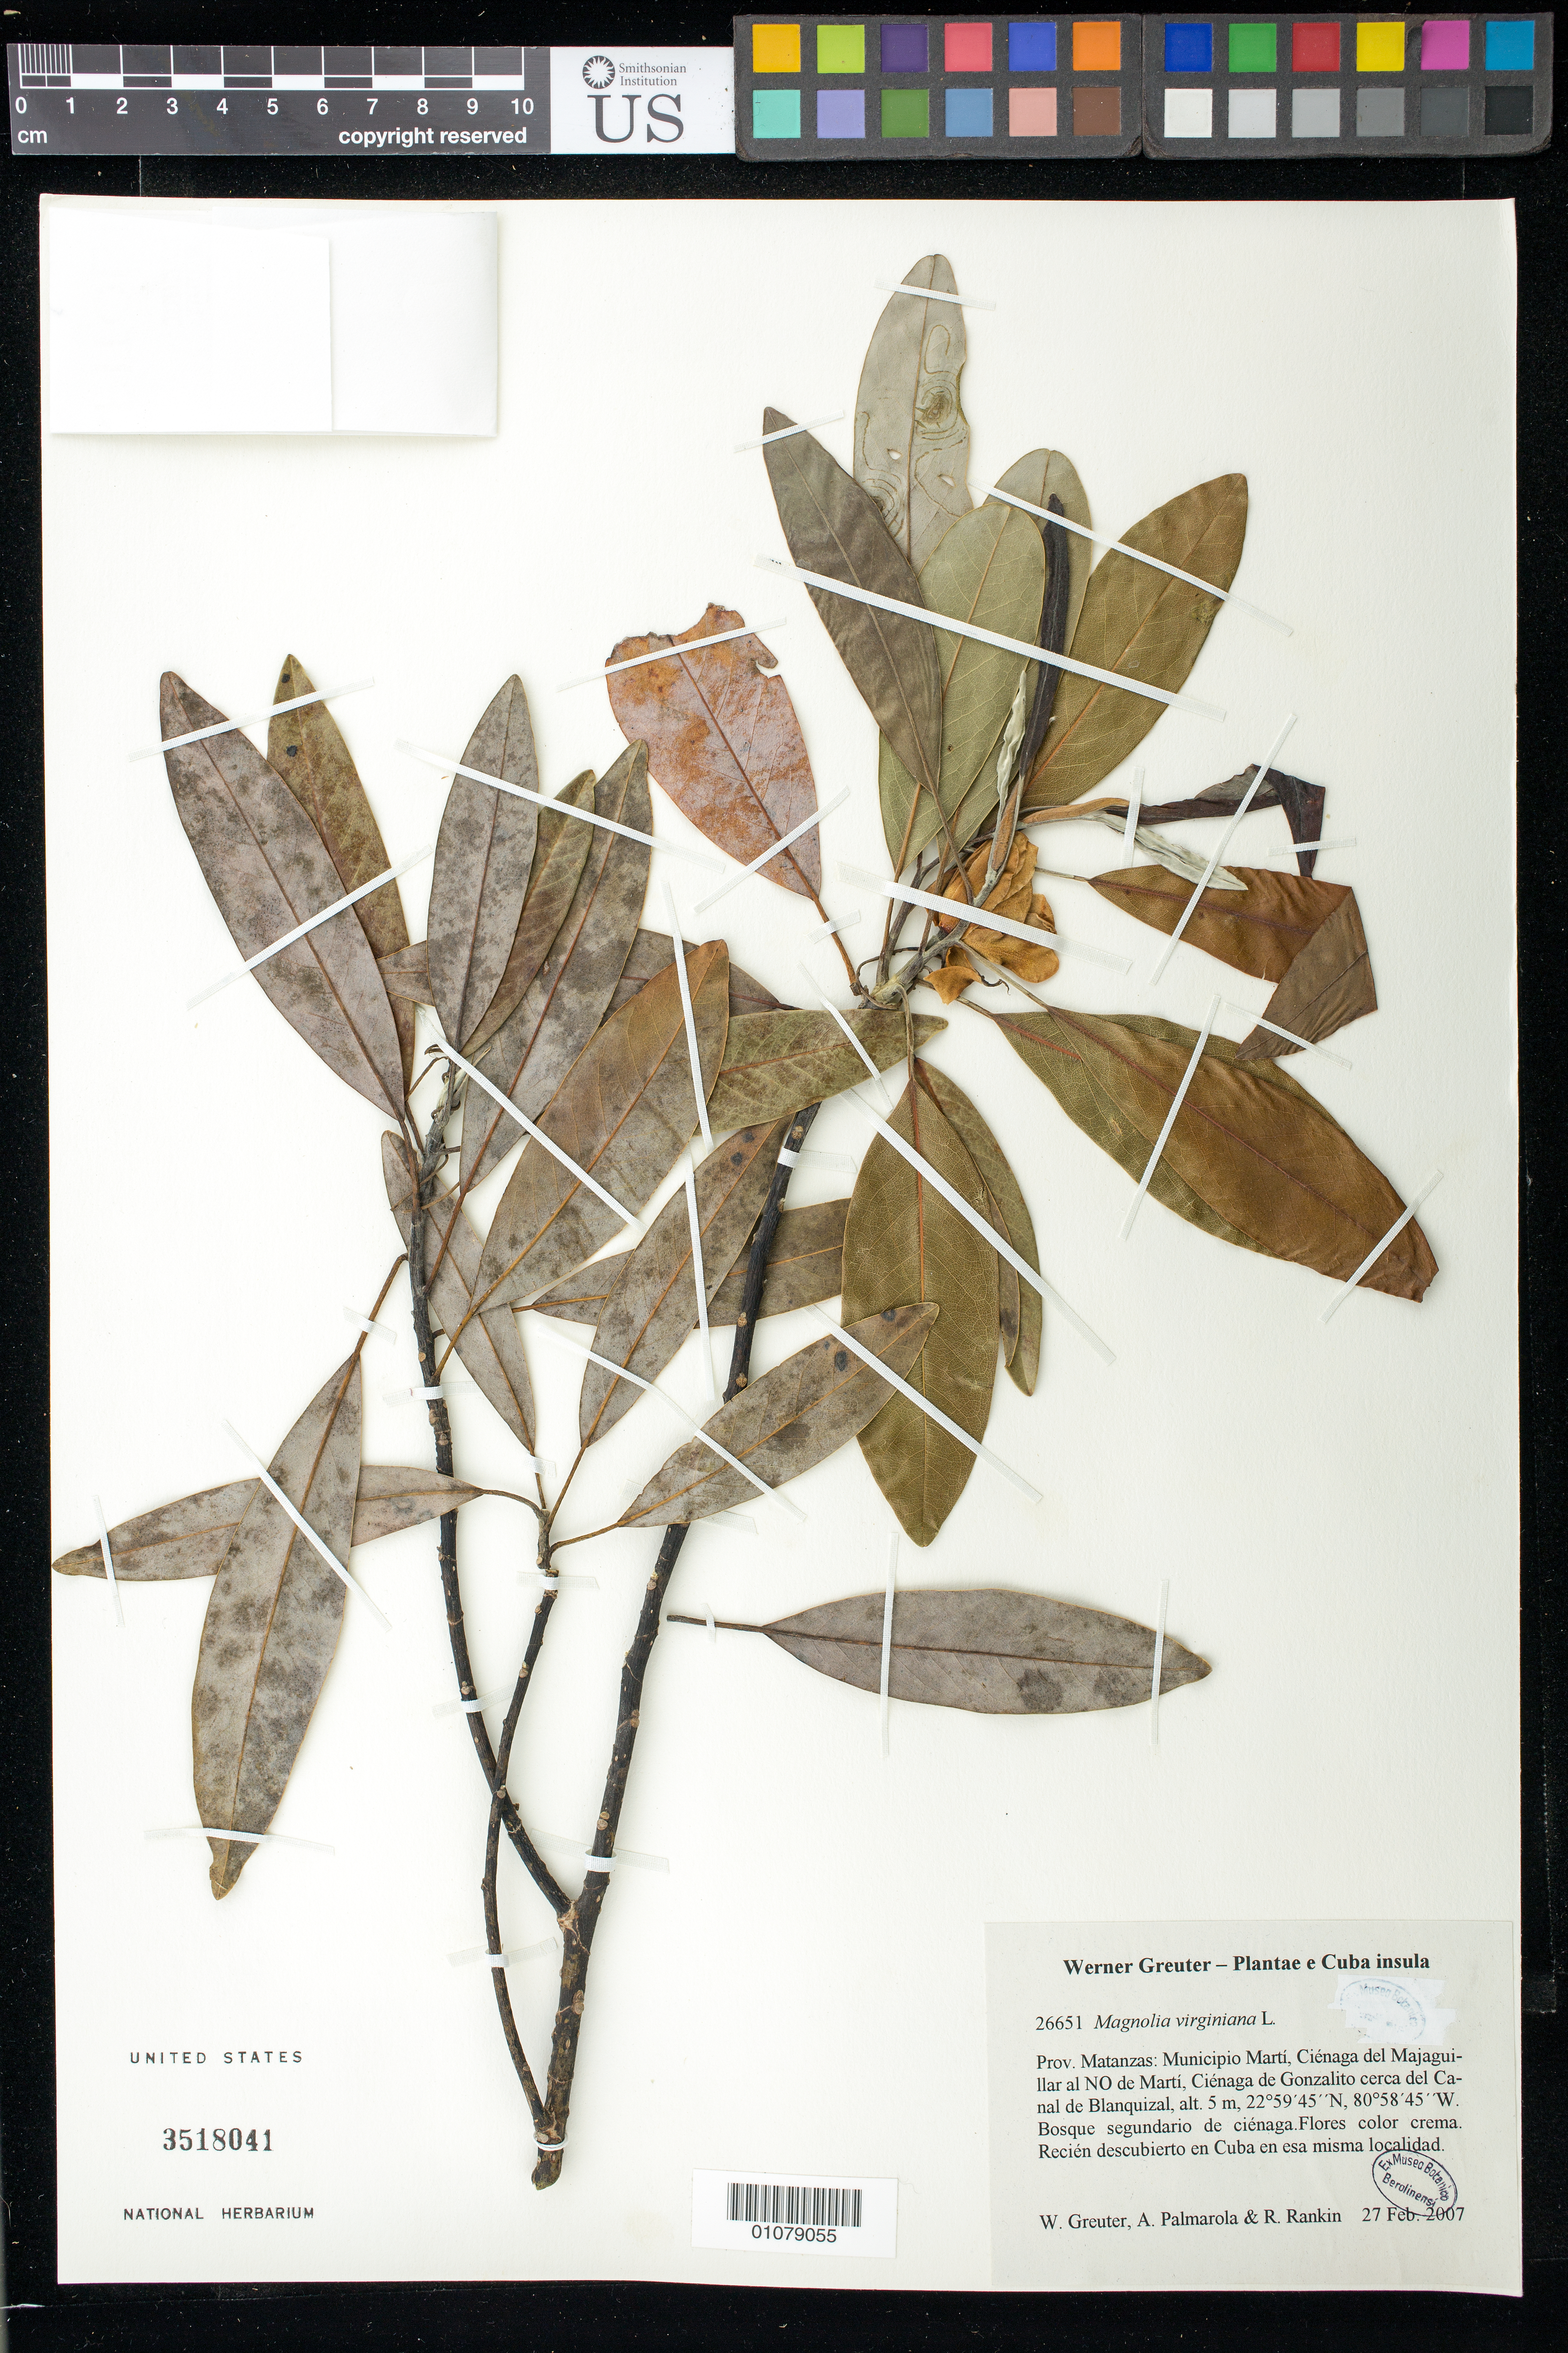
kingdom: Plantae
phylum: Tracheophyta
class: Magnoliopsida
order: Magnoliales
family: Magnoliaceae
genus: Magnolia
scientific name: Magnolia virginiana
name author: L.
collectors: W. Greuter, R. Rankin Rodriguez & A. Palmarola-Bejerano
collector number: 26651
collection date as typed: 27 Feb 2007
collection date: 2007-02-27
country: Cuba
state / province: Matanzas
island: Cuba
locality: Prov Matanzas: Municipio Marti, Cienaga del Majaguillar al NO de Marti, Cienaga de Gonzalito cerca del Canal de Blanquizal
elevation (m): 5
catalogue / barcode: US 3518041